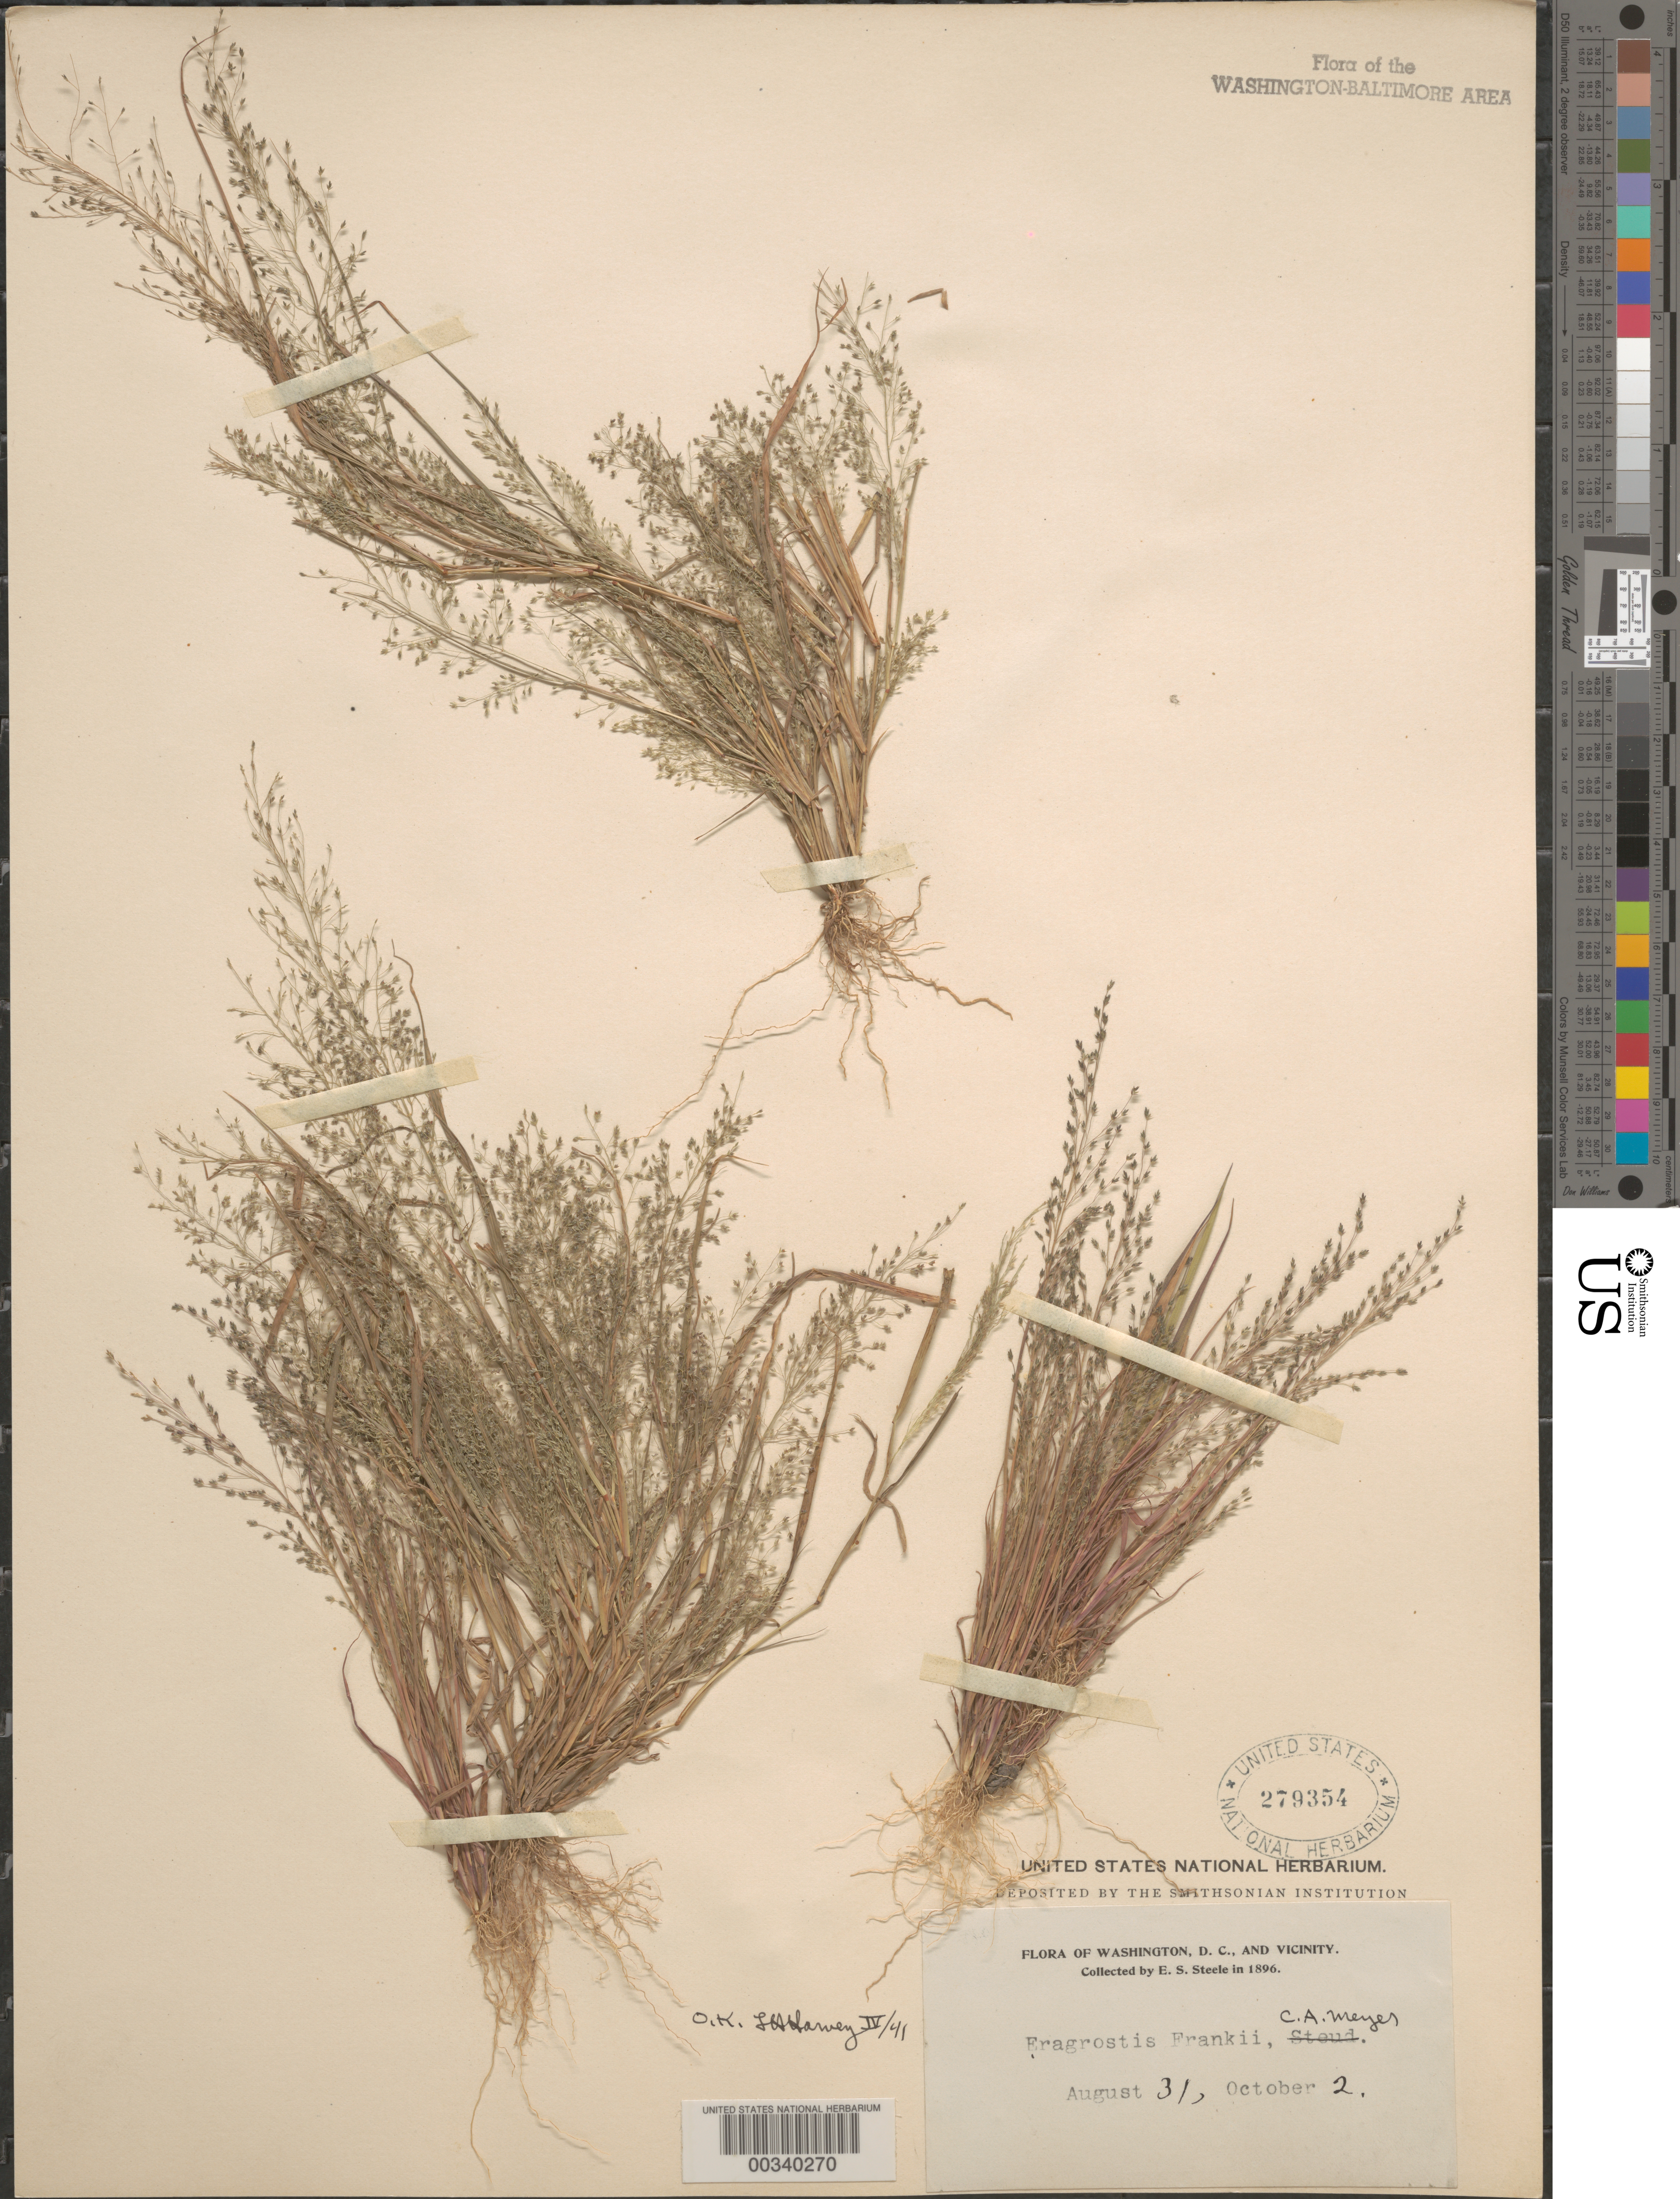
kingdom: Plantae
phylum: Tracheophyta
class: Liliopsida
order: Poales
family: Poaceae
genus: Eragrostis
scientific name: Eragrostis frankii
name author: C.A. Mey. ex Steud.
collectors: E. Steele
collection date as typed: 31 Aug 1896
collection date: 1896-08-31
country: United States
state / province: District of Columbia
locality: Washington DC area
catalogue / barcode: US 279354